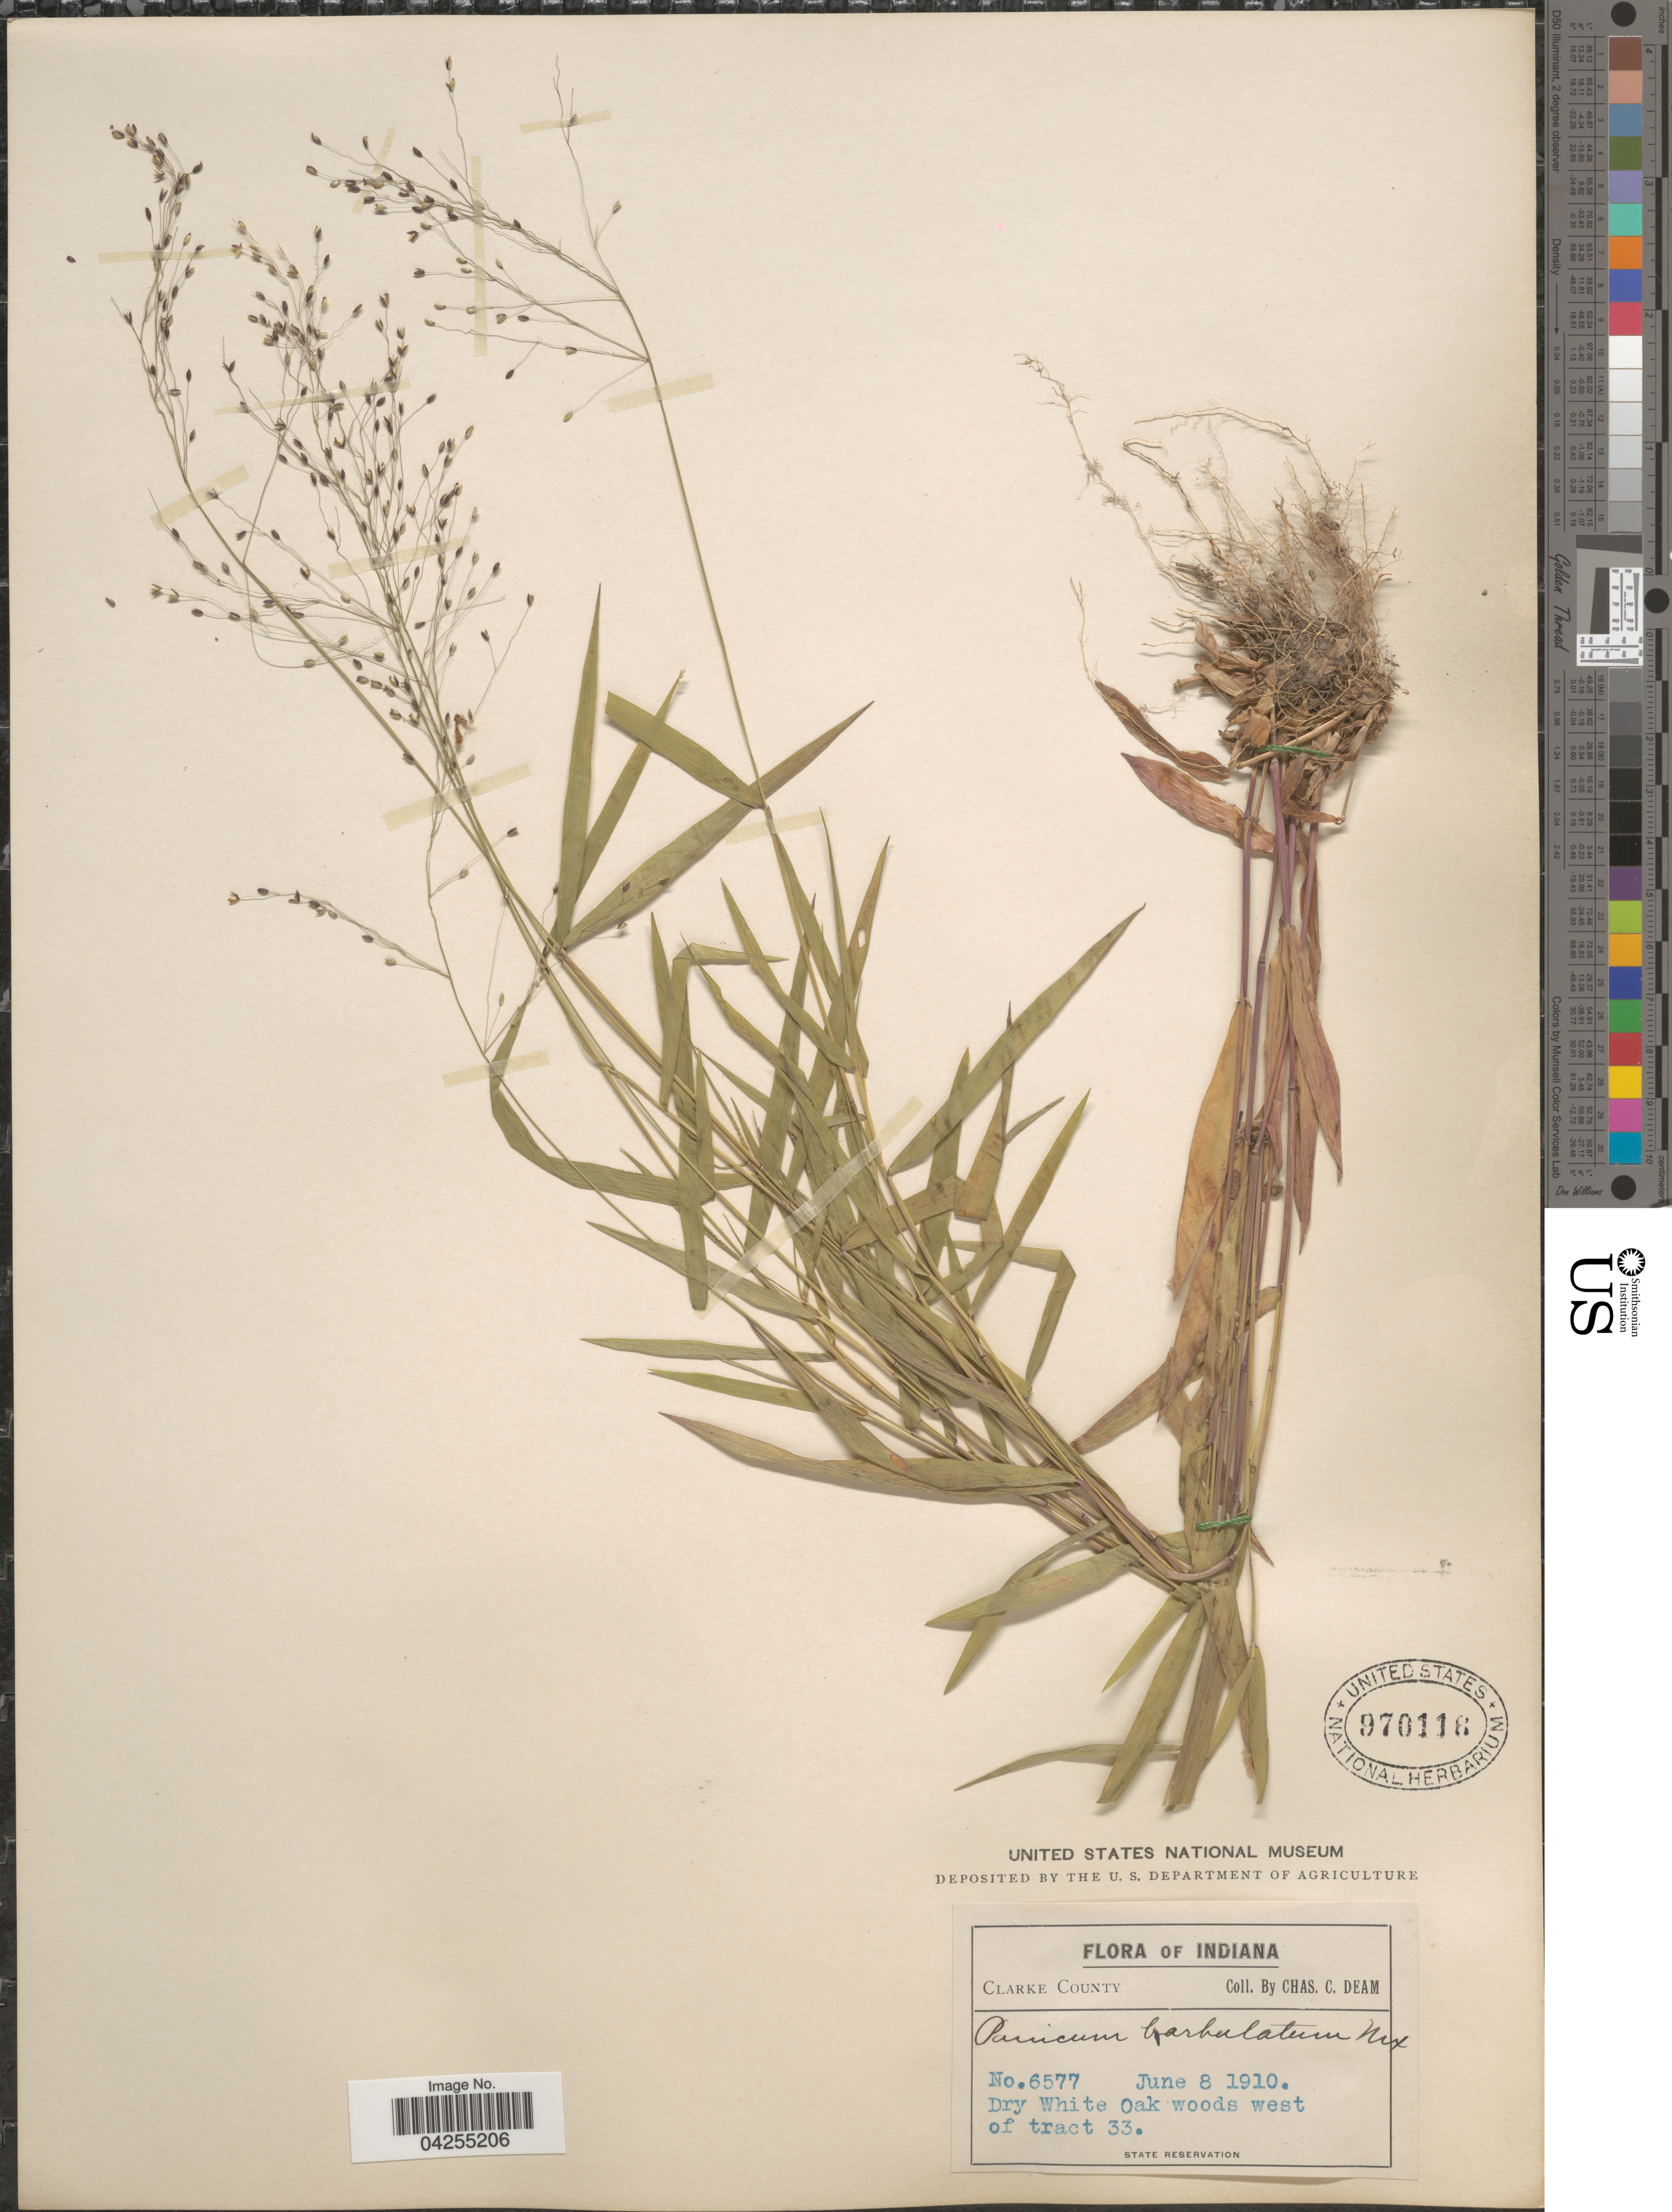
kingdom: Plantae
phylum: Tracheophyta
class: Liliopsida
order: Poales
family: Poaceae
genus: Dichanthelium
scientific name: Dichanthelium dichotomum var. dichotomum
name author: (L.) Gould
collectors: C. C. Deam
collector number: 6577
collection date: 1910-06-08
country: United States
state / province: Indiana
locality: Clarke County. Dry White Oak woods west of tract 33. State Reservation.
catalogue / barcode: US 970116